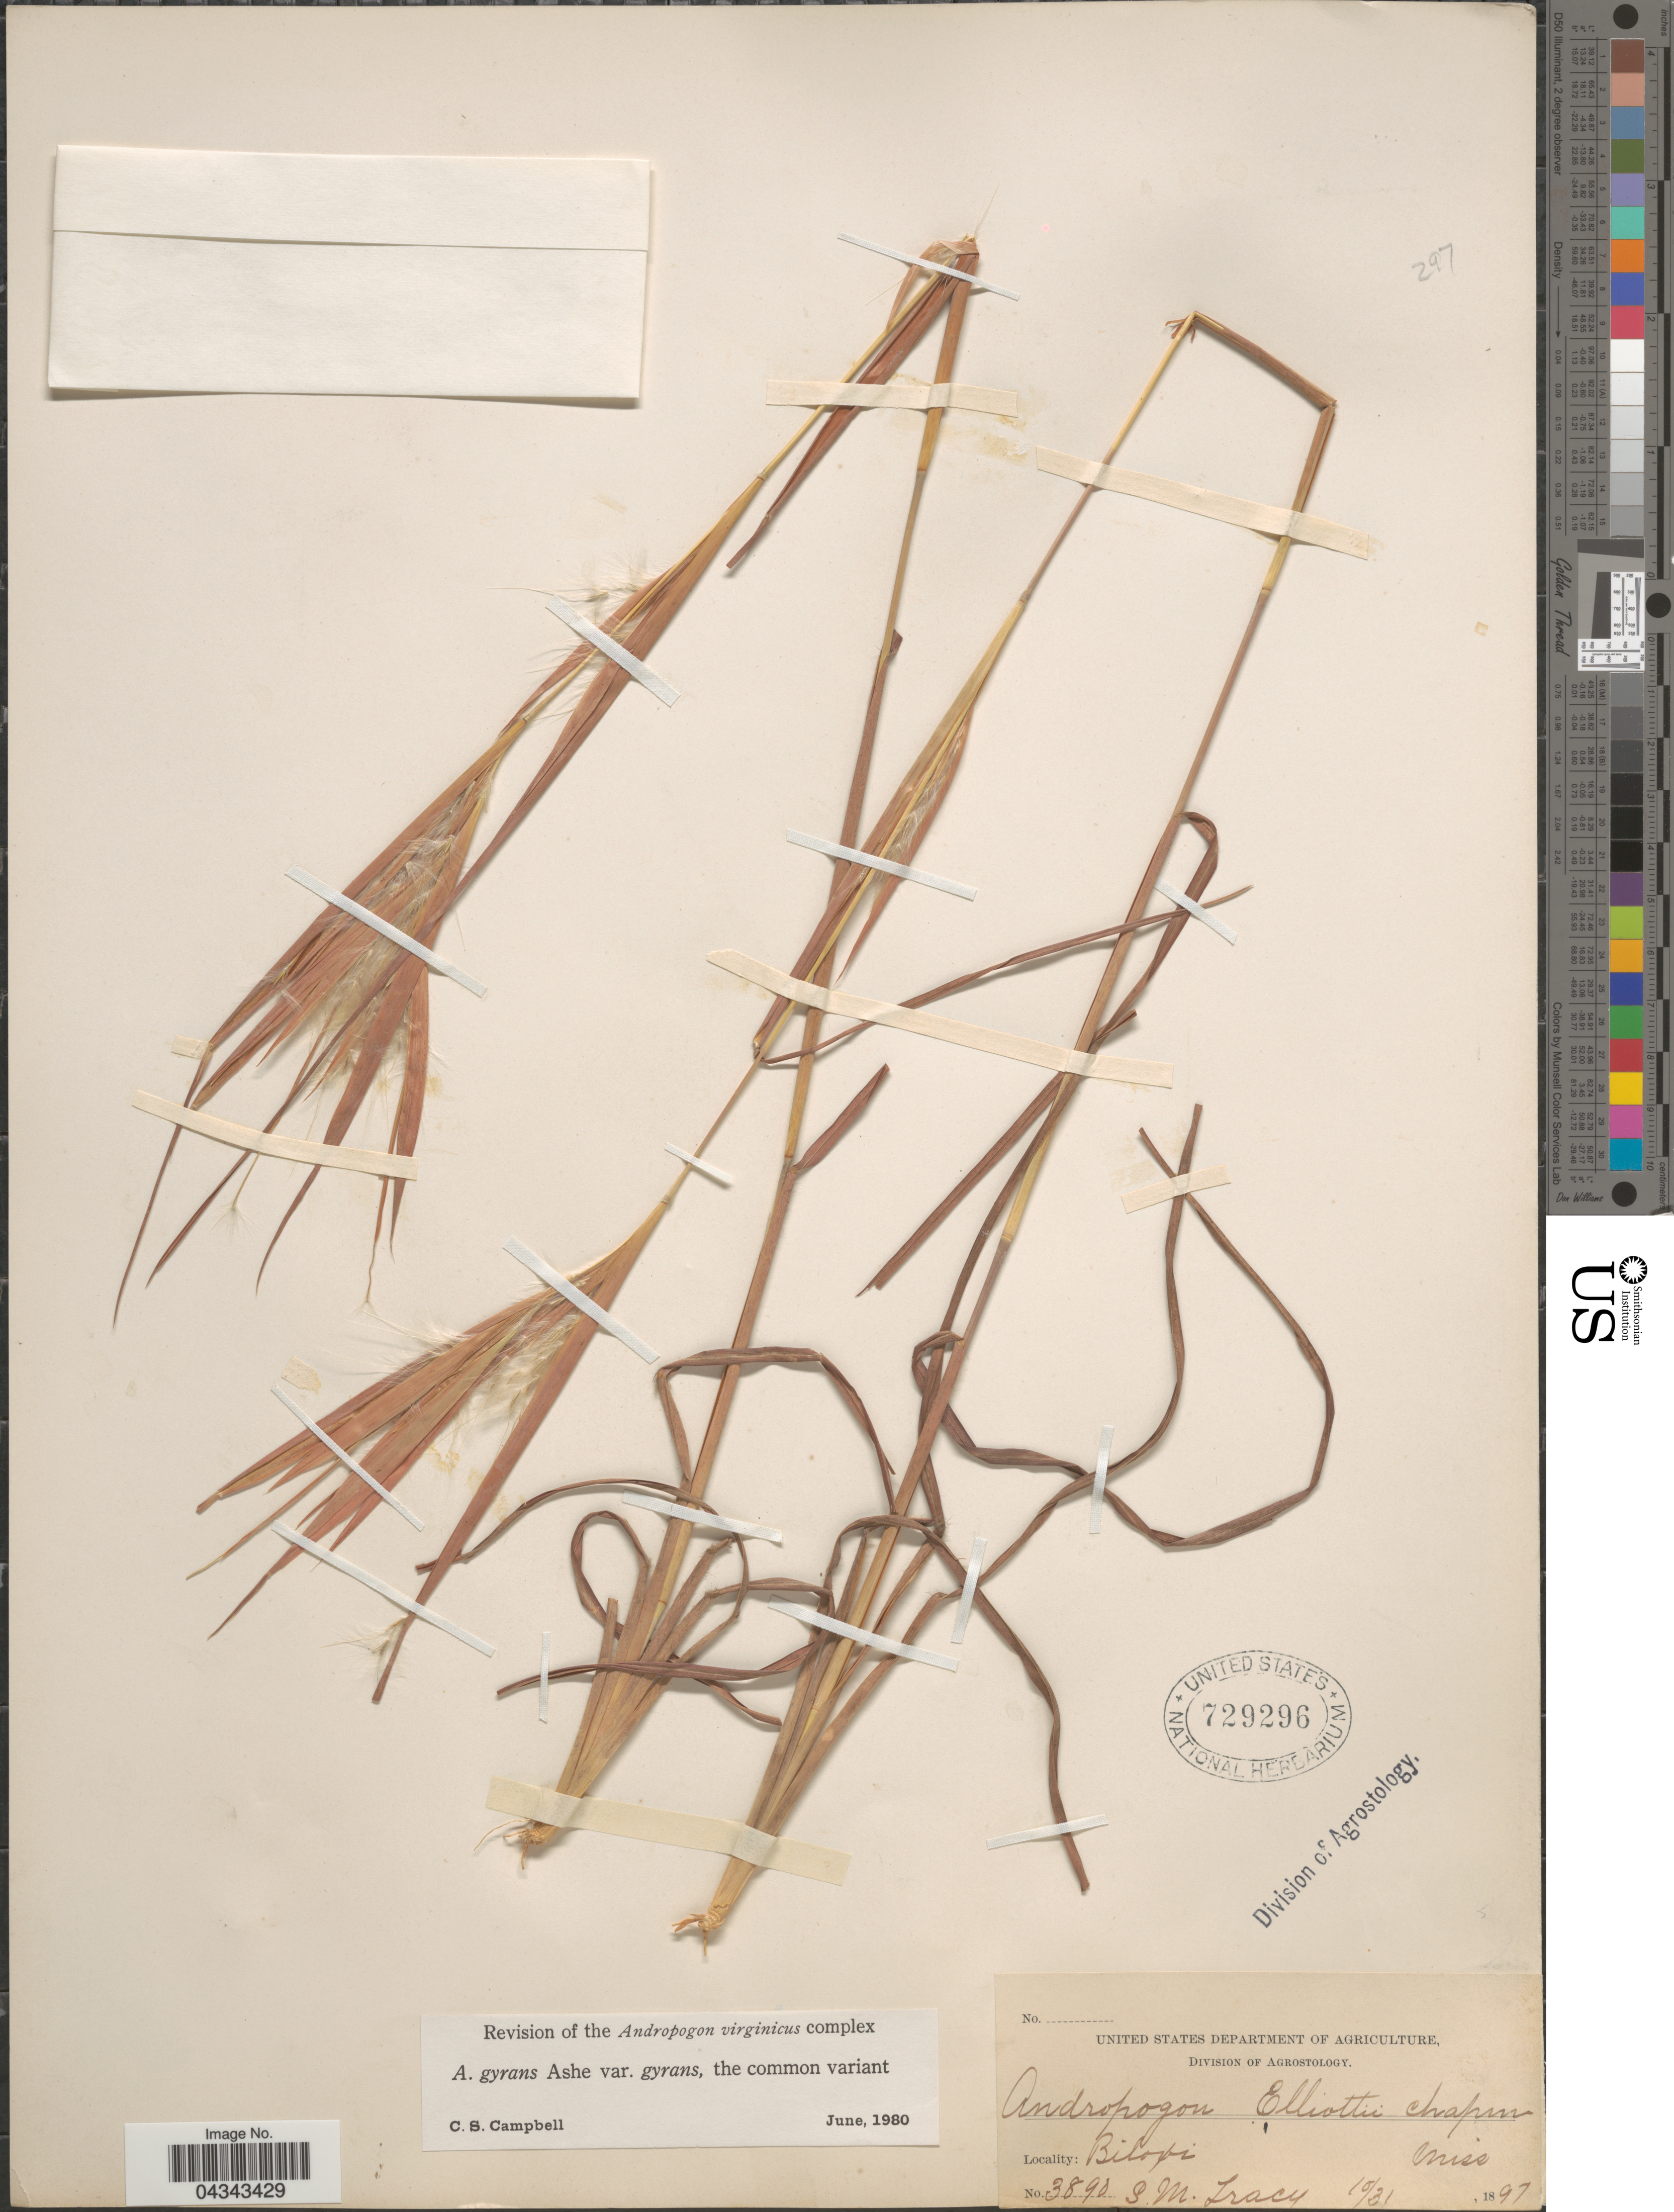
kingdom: Plantae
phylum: Tracheophyta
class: Liliopsida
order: Poales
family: Poaceae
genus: Andropogon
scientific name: Andropogon gyrans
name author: Ashe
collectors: S. M. Tracy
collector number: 3890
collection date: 1897-10-31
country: United States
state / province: Mississippi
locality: Biloxi.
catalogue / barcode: US 729296